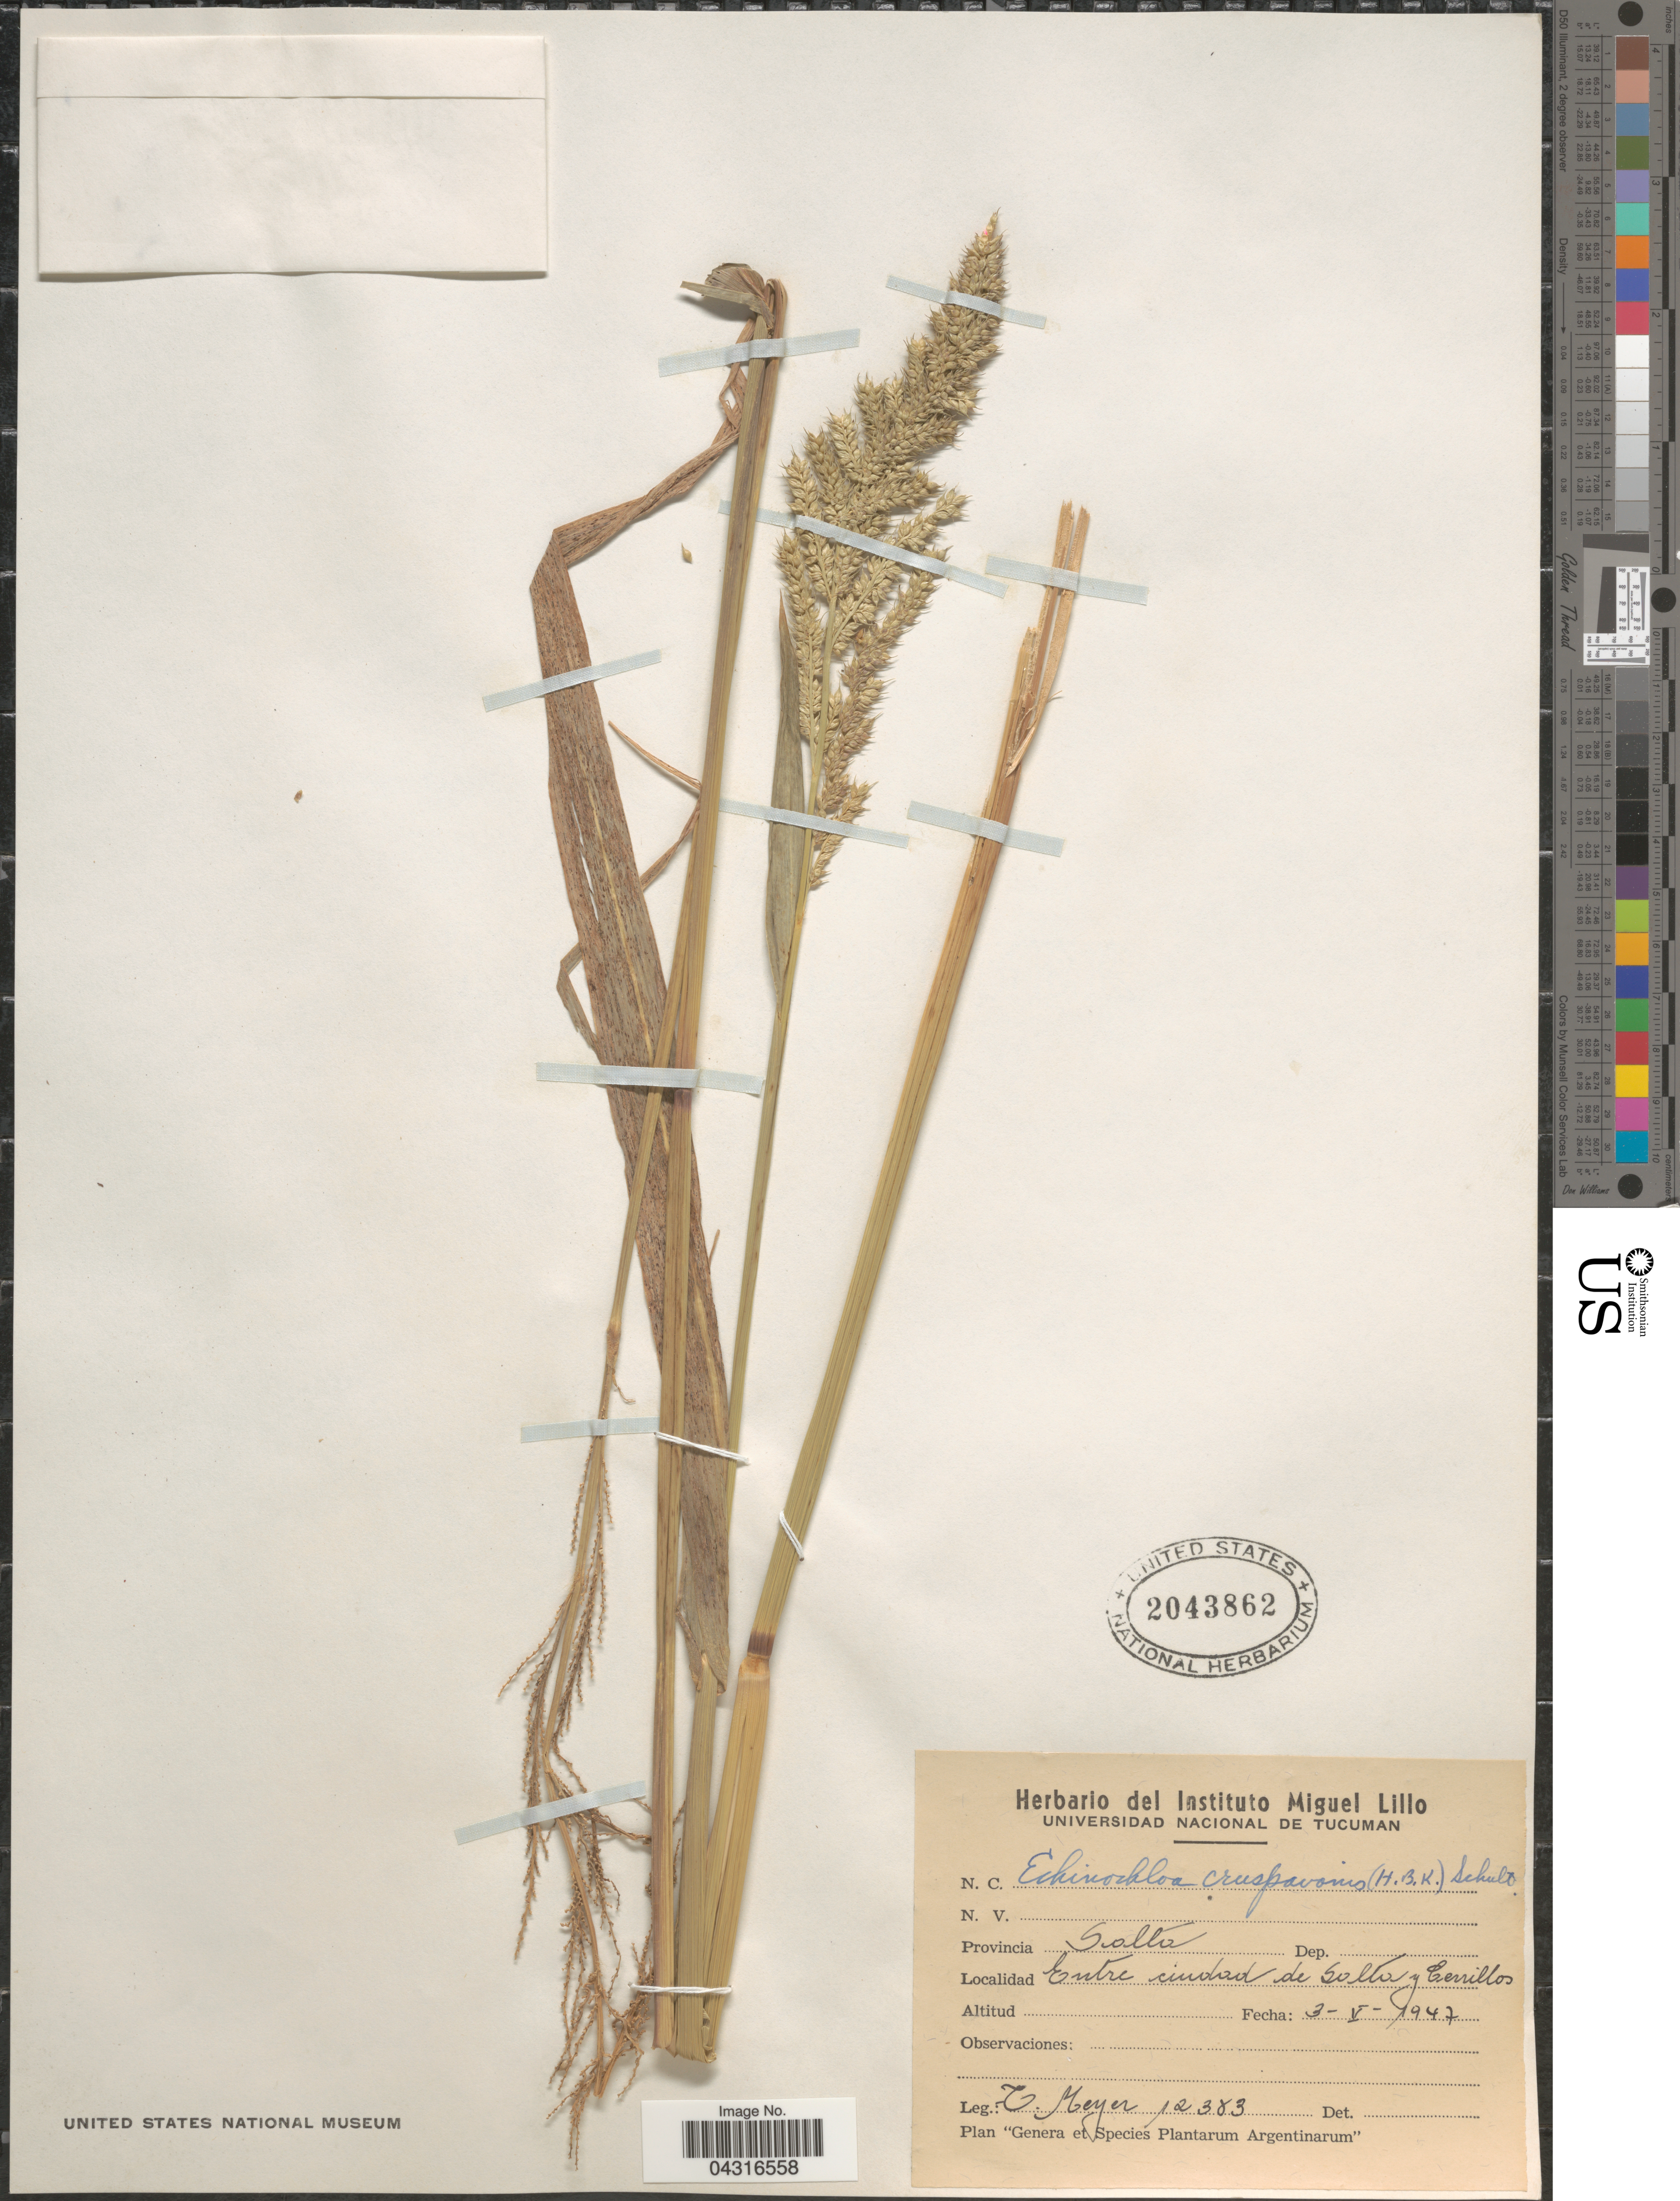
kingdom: Plantae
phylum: Tracheophyta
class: Liliopsida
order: Poales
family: Poaceae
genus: Echinochloa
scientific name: Echinochloa crus-pavonis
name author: (Kunth) Schult.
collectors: E. Meyer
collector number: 12383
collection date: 1947-05-03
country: Argentina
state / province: Salta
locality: Entre ciudad de Slata y Cerrillos.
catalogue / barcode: US 2043862